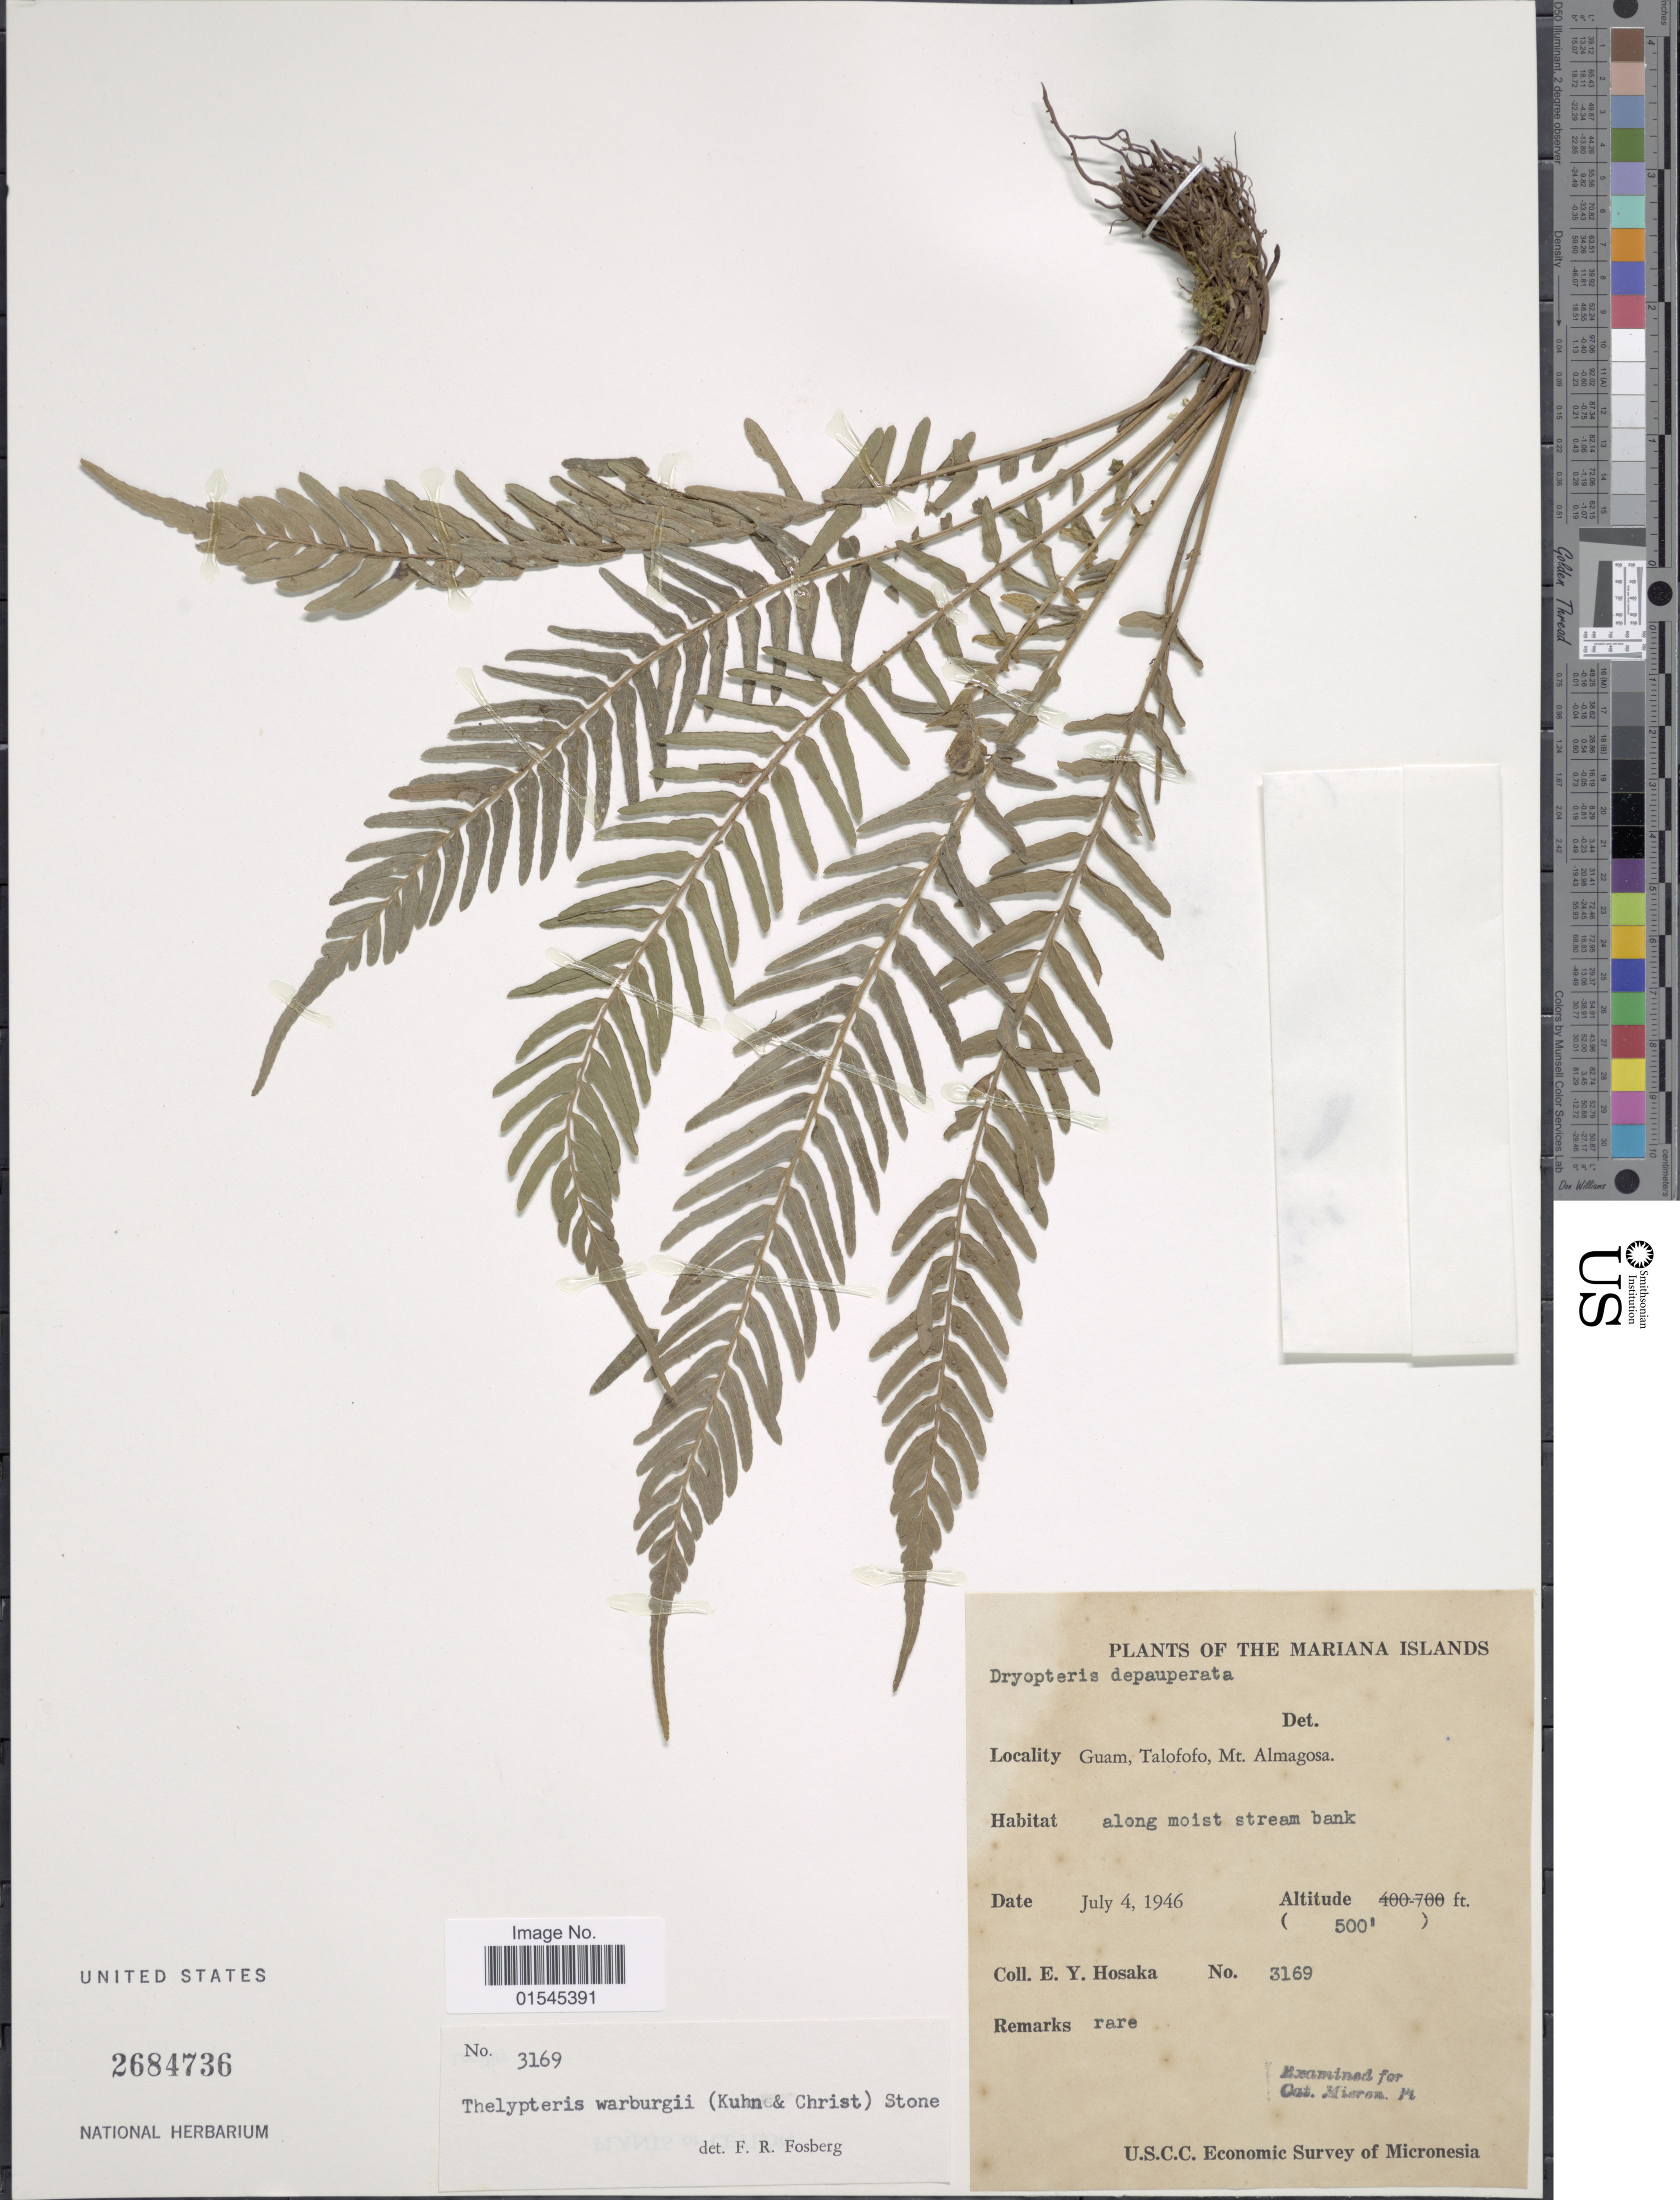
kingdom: Plantae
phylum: Tracheophyta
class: Polypodiopsida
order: Polypodiales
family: Thelypteridaceae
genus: Sphaerostephanos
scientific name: Sphaerostephanos warburgii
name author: (Kuhn & Christ) Holttum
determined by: Wagner, W. L., (BOT), Smithsonian Institution - National Museum of Natural History (UNITED STATES)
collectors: E. Y. Hosaka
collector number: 3169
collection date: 1946-07-04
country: Guam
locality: The Mariana Islands. Talofofo, Mt. Almagosa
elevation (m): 152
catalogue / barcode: US 2684736